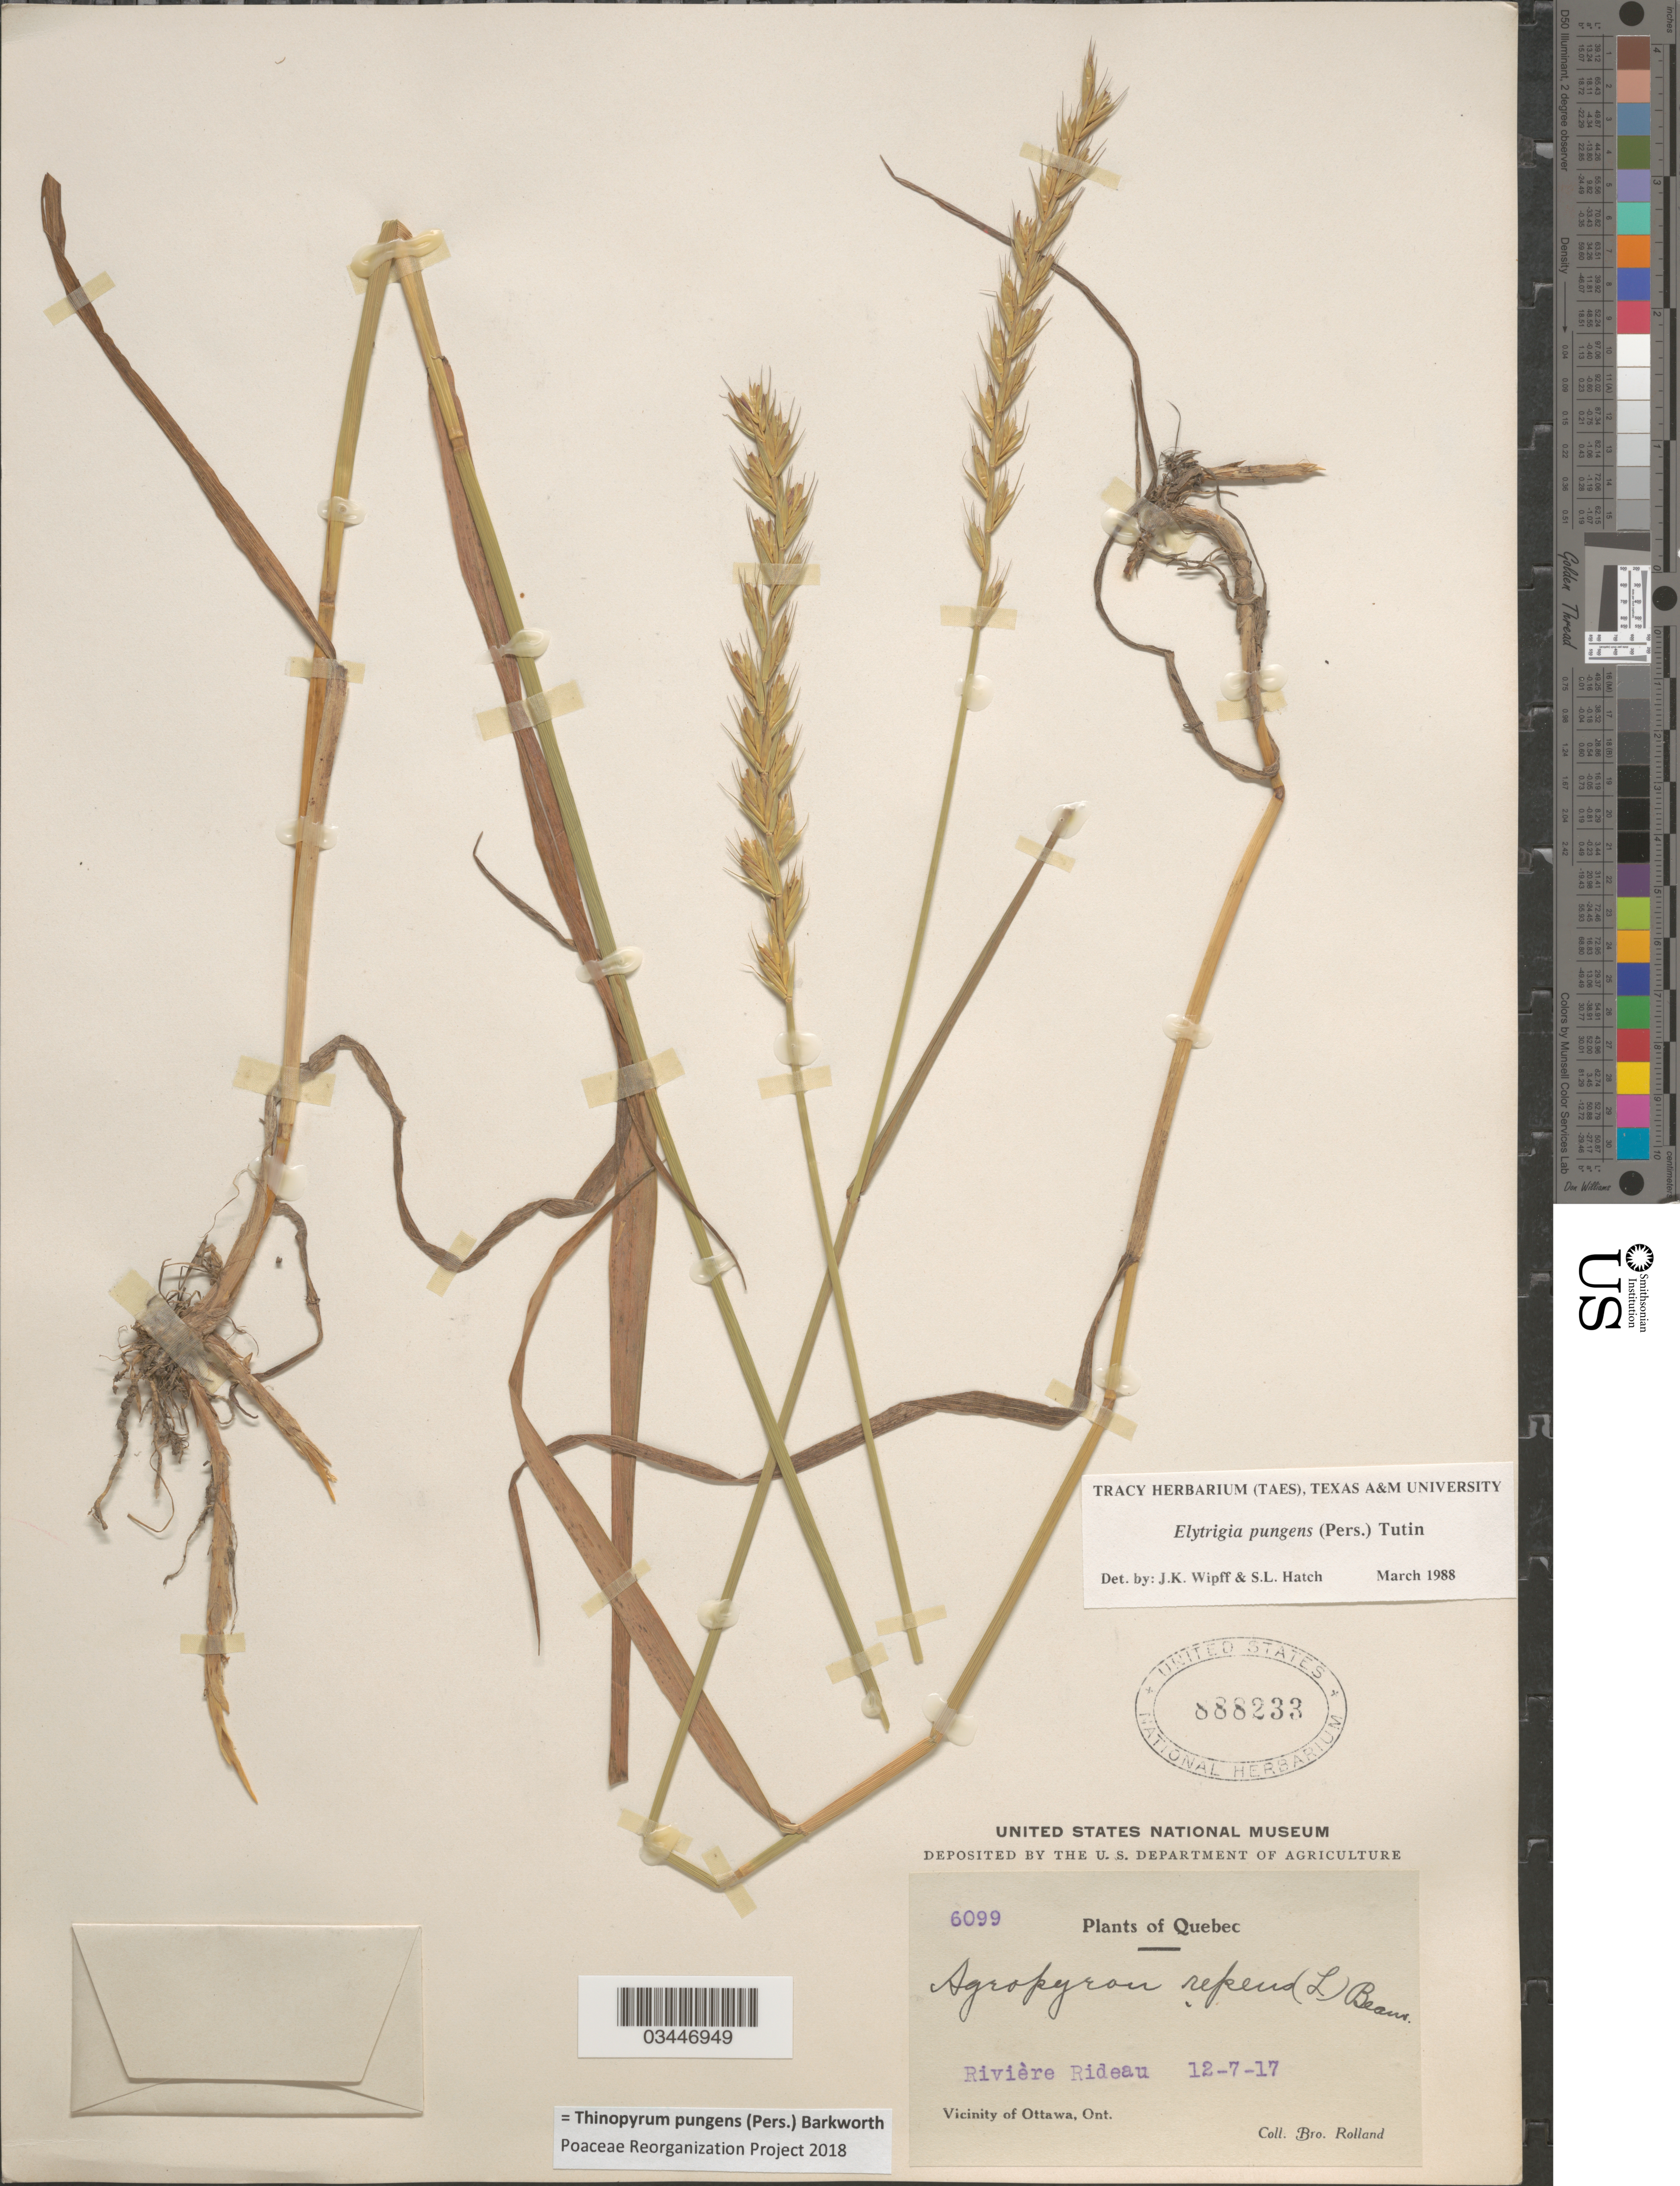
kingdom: Plantae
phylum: Tracheophyta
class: Liliopsida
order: Poales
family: Poaceae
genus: Thinopyrum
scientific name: Thinopyrum pungens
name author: (Pers.) Barkworth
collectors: B. Rolland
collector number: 6099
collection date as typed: Transcribed d/m/y: 12/7/17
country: Canada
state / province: Ontario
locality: Rivière Rideau. Vicinity of Ottawa.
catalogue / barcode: US 888233